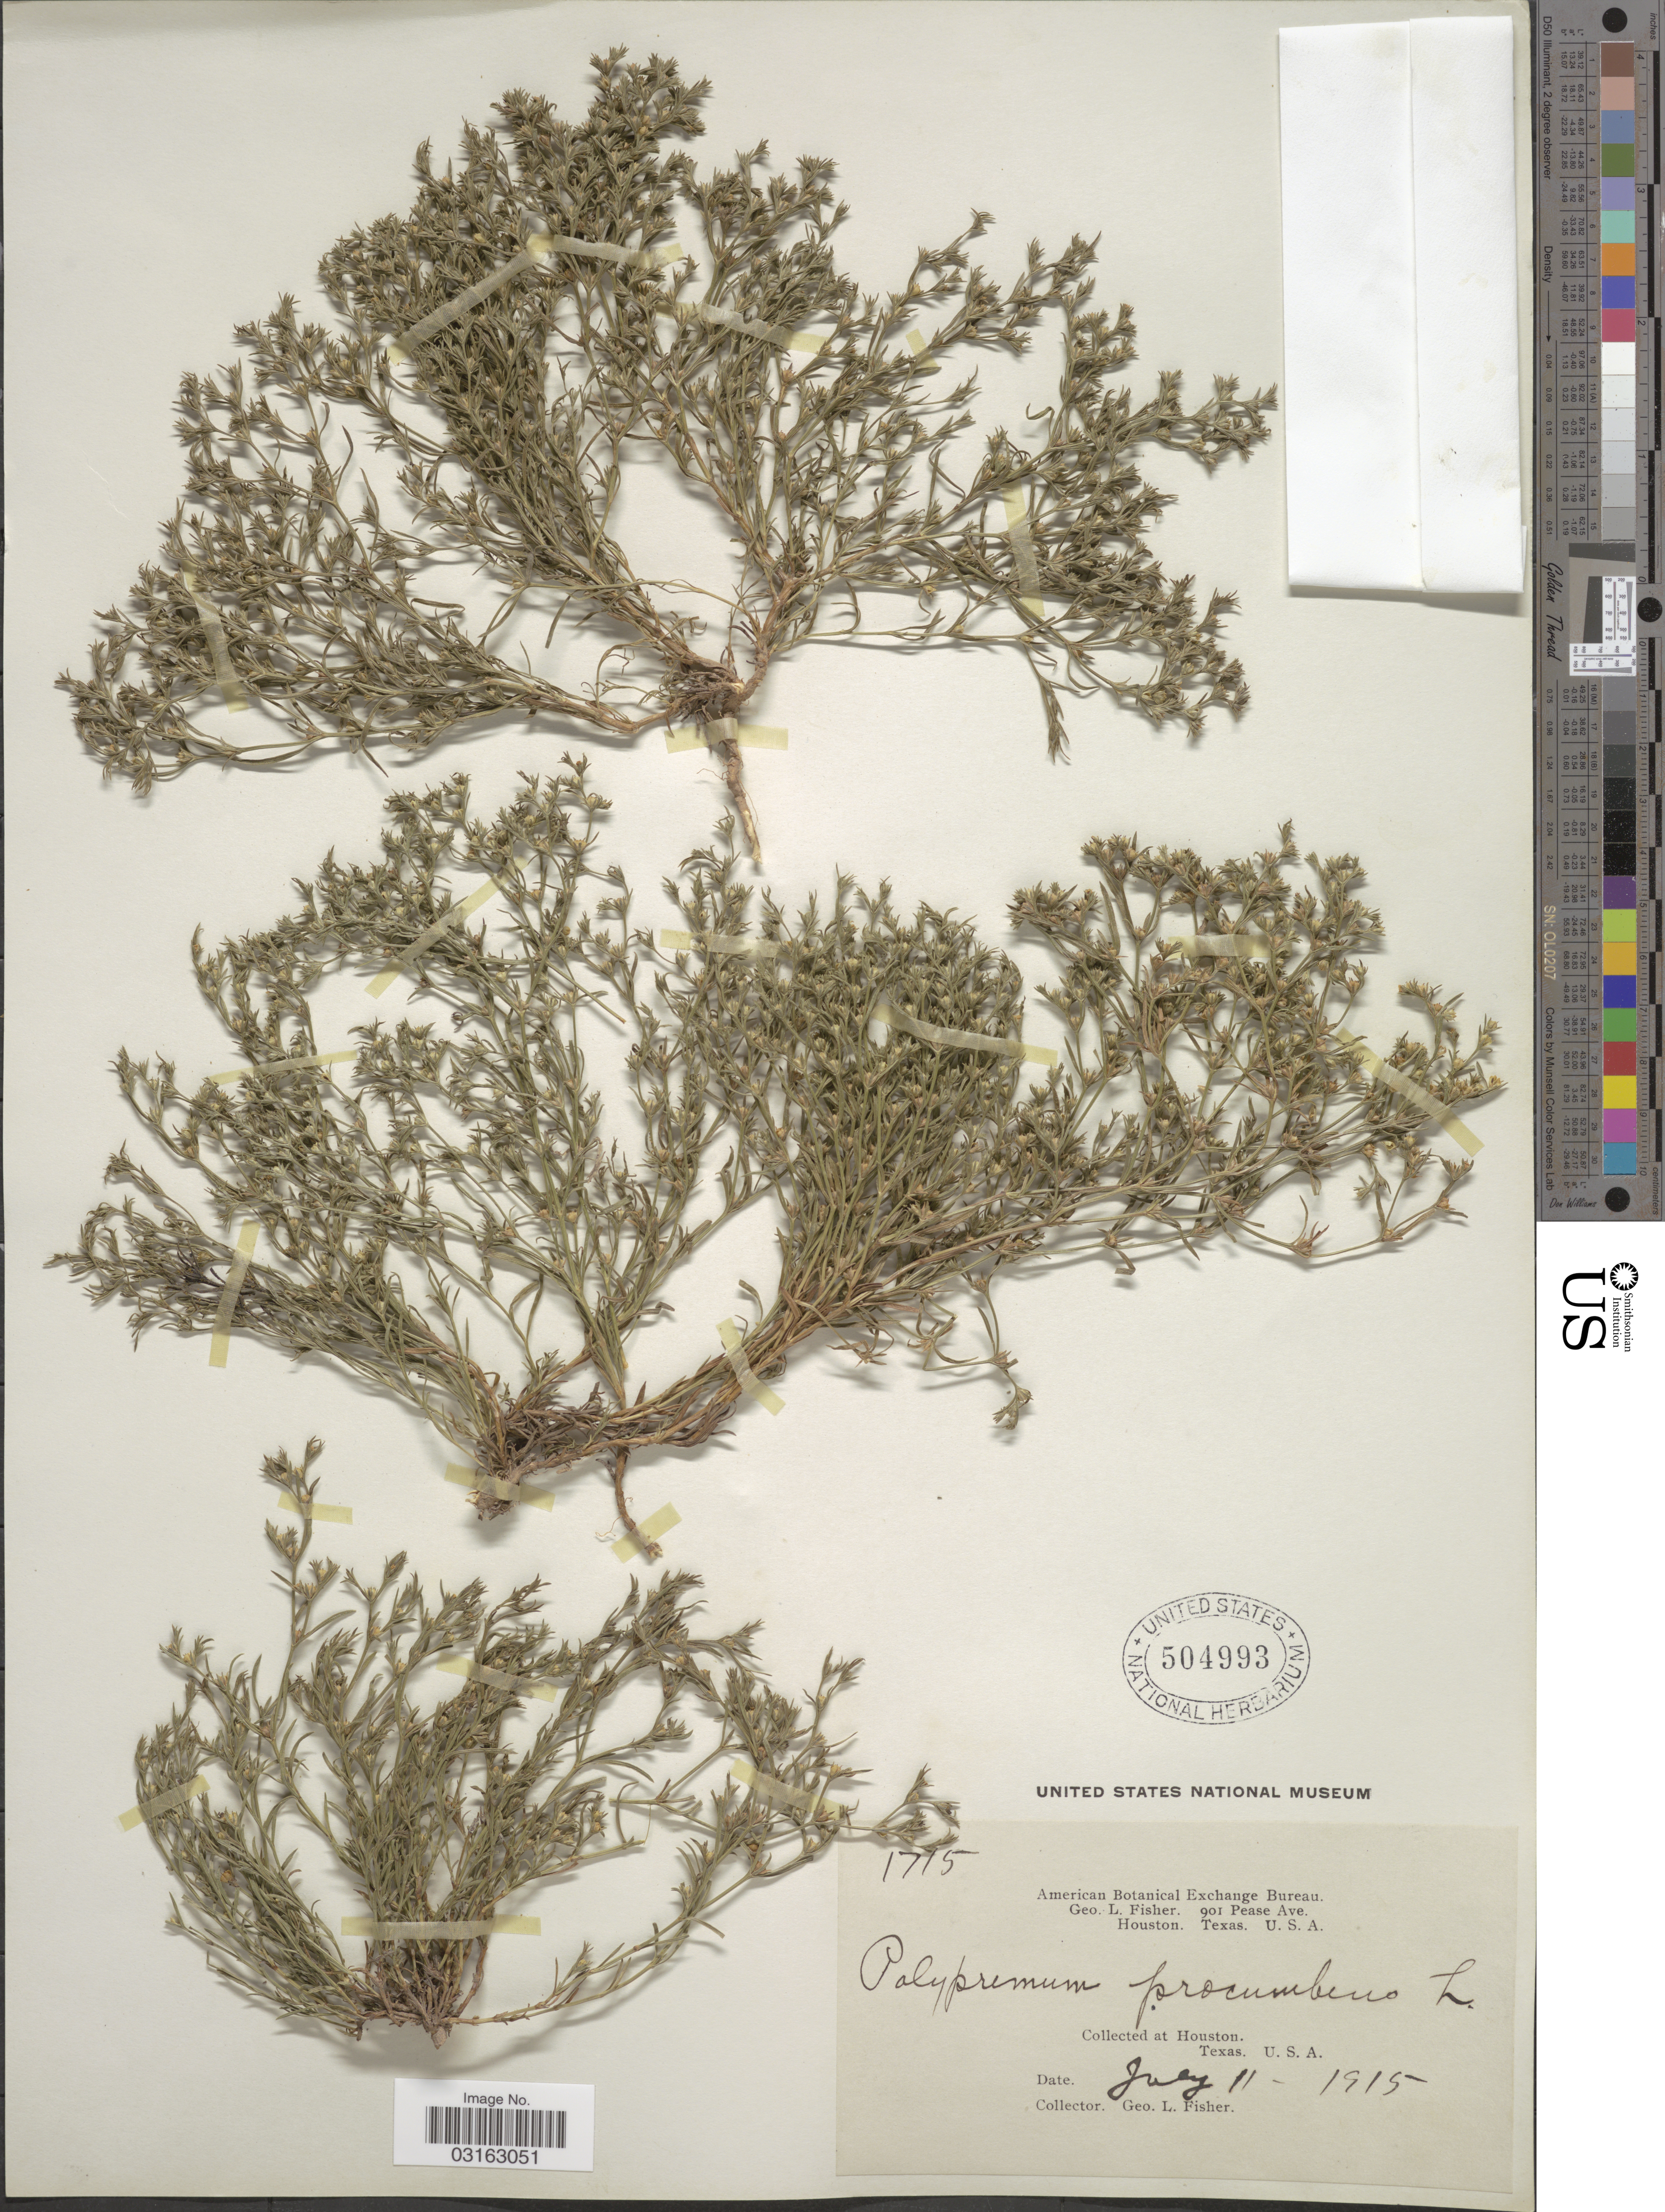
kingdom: Plantae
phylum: Tracheophyta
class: Magnoliopsida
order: Lamiales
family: Tetrachondraceae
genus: Polypremum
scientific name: Polypremum procumbens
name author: L.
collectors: G. L. Fisher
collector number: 1715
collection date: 1915-07-11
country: United States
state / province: Texas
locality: Houston. Texas. U. S. A.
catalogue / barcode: US 504993